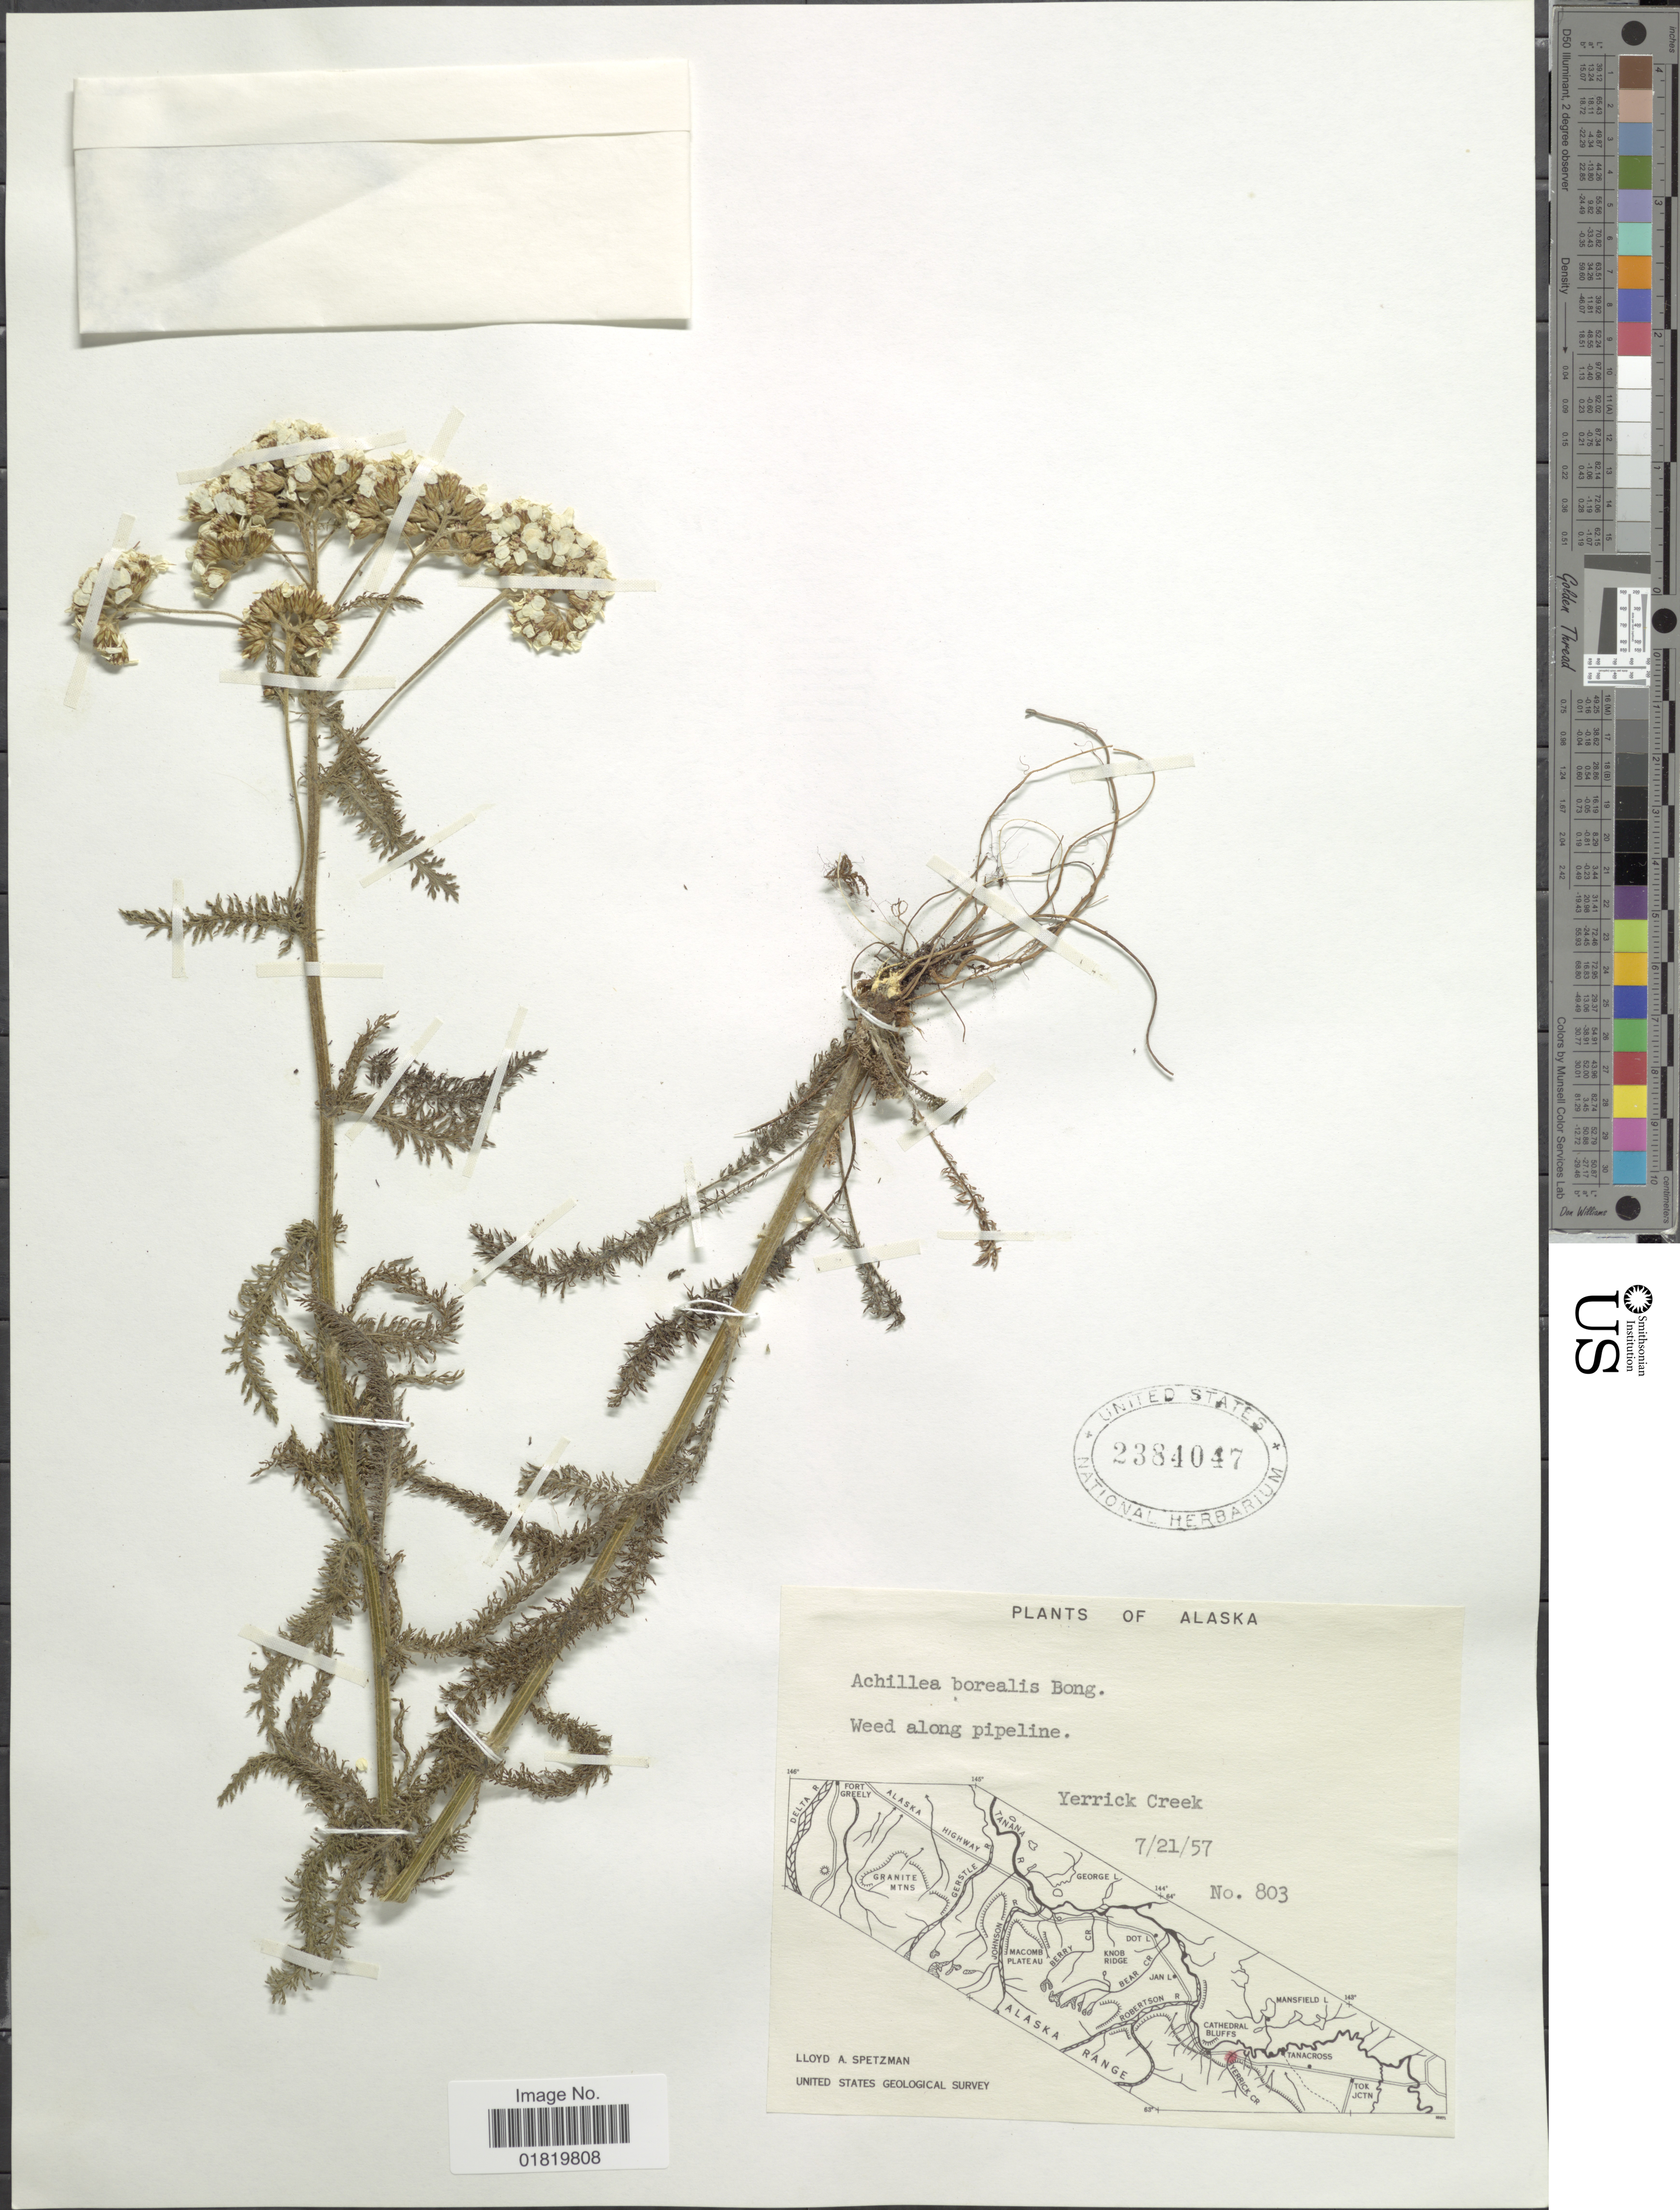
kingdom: Plantae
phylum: Tracheophyta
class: Magnoliopsida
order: Asterales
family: Asteraceae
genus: Achillea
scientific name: Achillea borealis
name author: Bong.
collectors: L. Spetzman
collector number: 803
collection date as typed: Transcribed d/m/y: 21/7/57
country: United States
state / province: Alaska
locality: Weed along pipeline.Yerrick Creek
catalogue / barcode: US 2384047